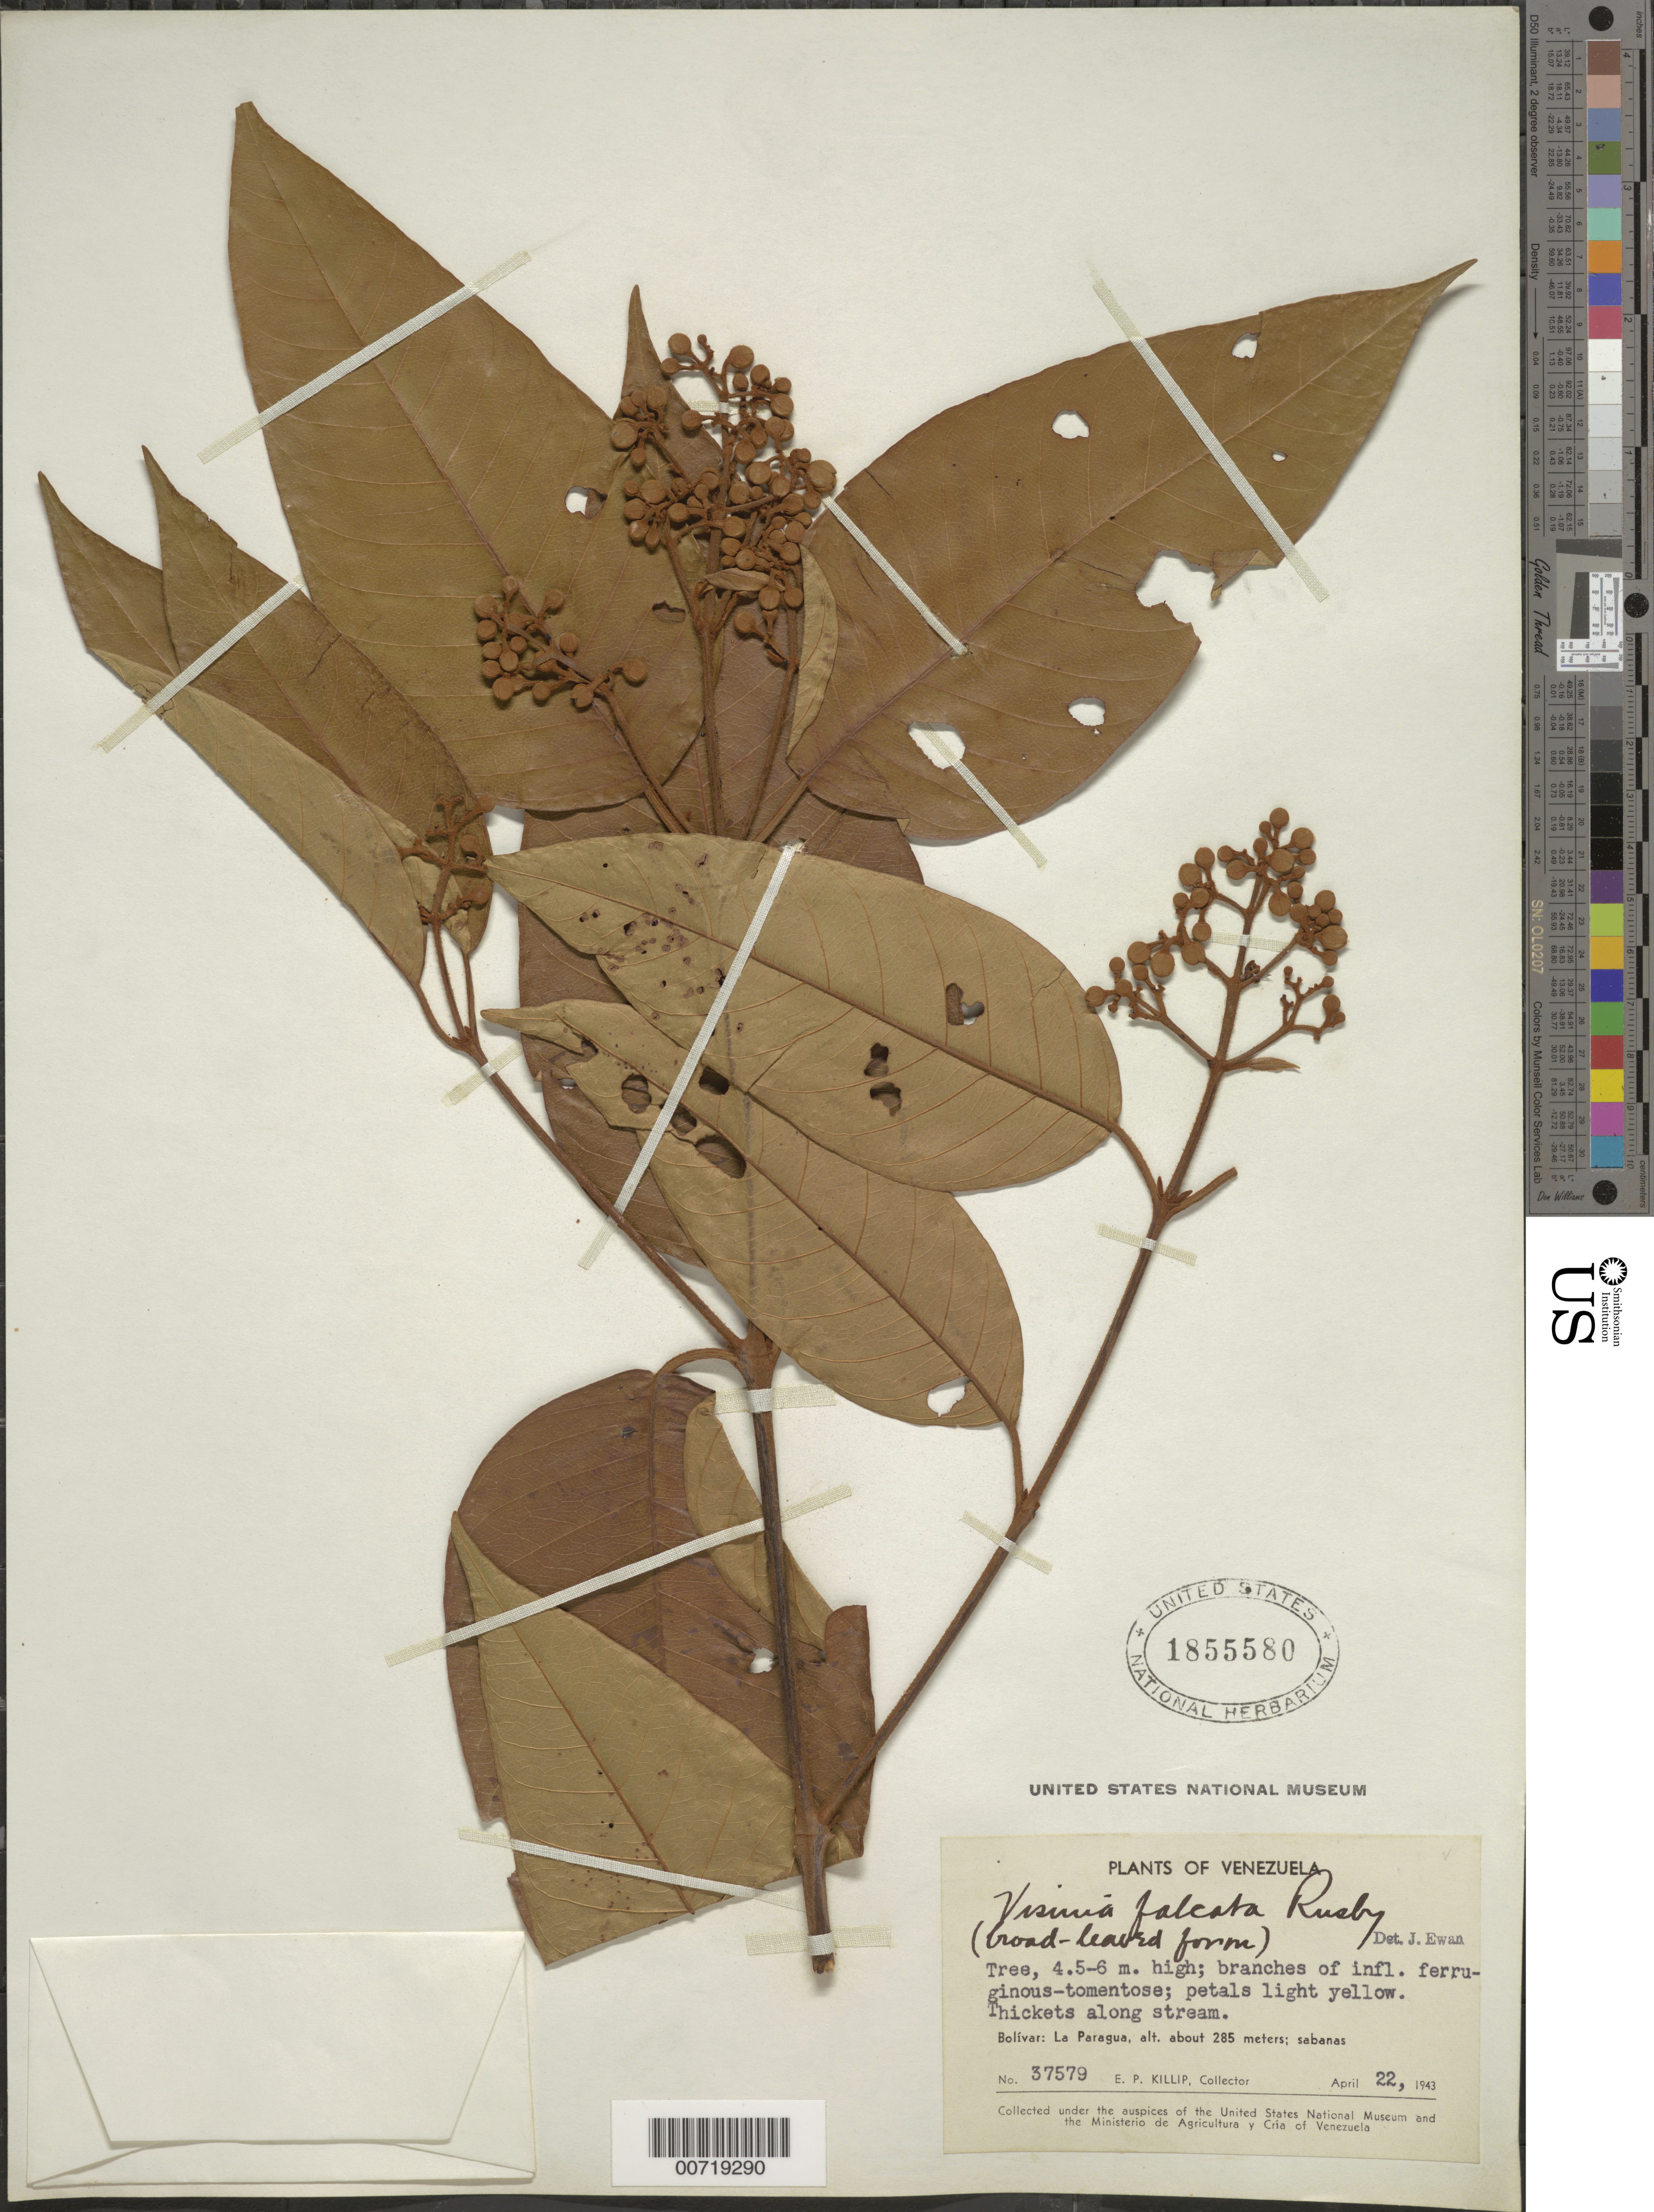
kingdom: Plantae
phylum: Tracheophyta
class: Magnoliopsida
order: Malpighiales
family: Hypericaceae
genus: Vismia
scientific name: Vismia falcata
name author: Rusby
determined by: Ewan, J. A.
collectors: E. P. Killip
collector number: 37579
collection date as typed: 22-Apr-43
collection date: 1943-04-22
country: Venezuela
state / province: Bolívar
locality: La Paragua, along Río Paragua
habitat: Thickets along stream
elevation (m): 285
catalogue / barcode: US 1855580